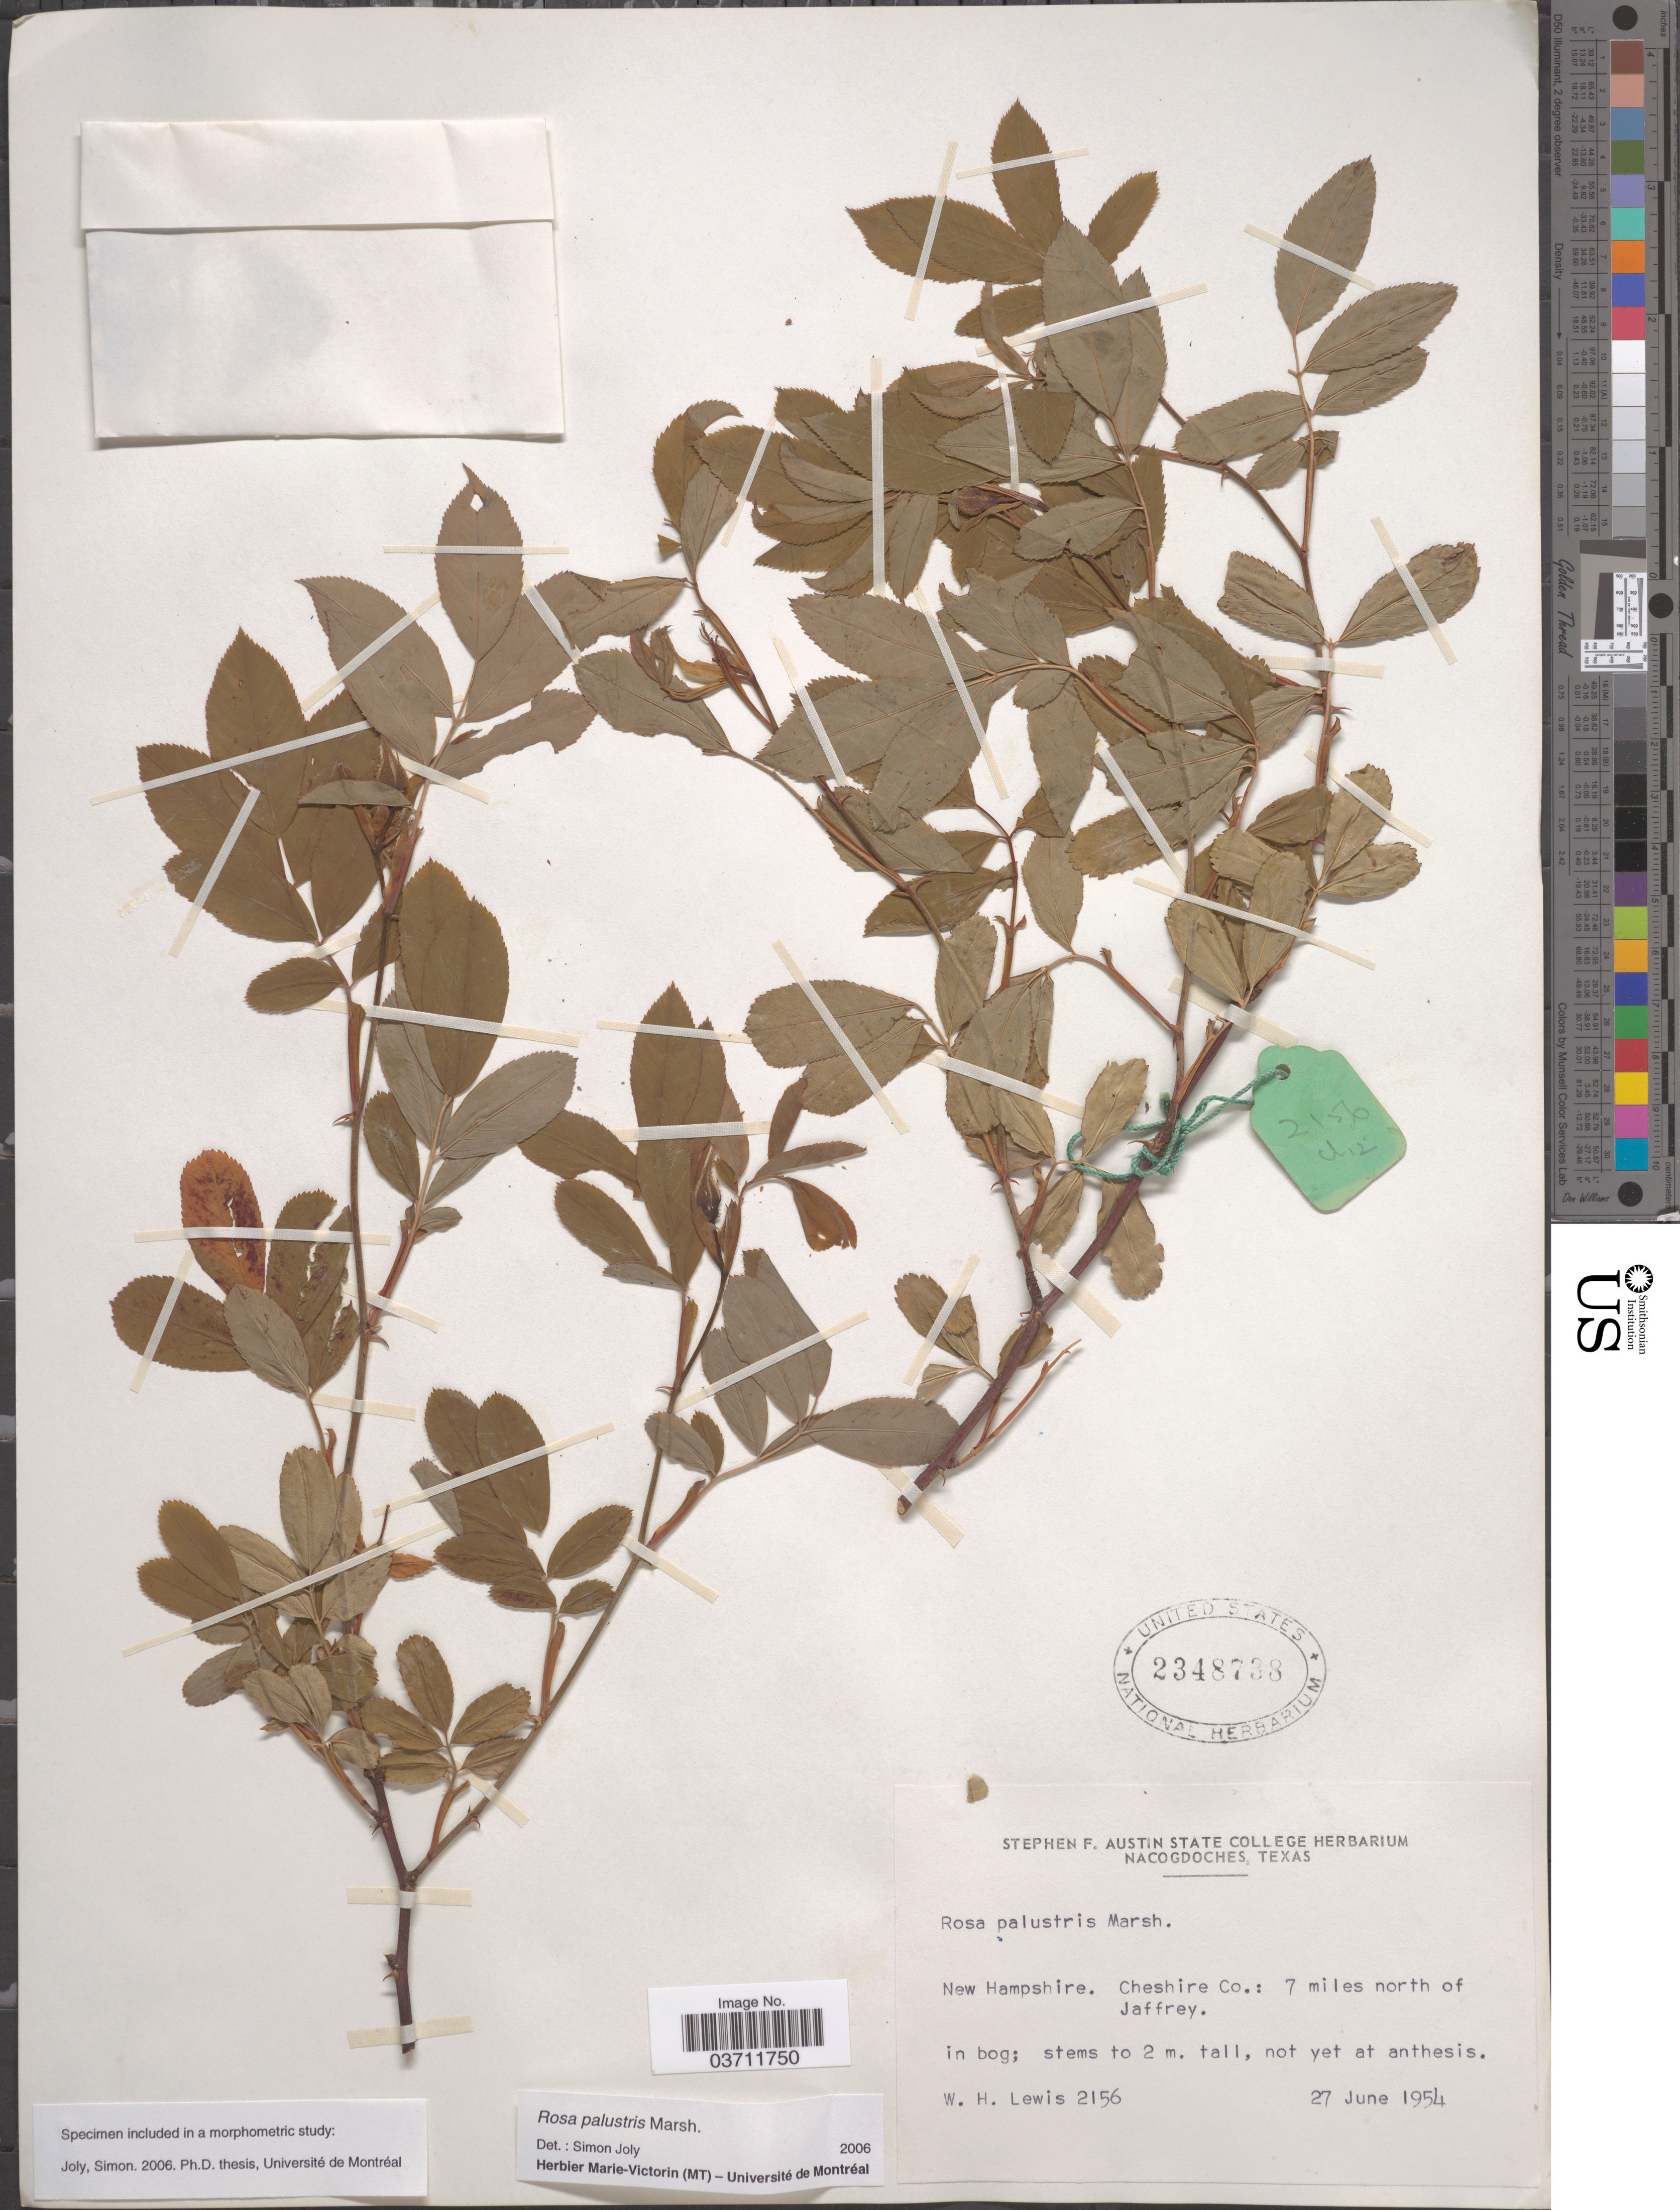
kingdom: Plantae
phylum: Tracheophyta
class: Magnoliopsida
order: Rosales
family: Rosaceae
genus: Rosa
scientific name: Rosa palustris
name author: Marshall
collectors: W. H. Lewis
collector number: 2156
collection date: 1954-06-27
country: United States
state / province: New Hampshire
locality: Cheshire Co.: 7 miles north of Jaffrey.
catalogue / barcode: US 2348738